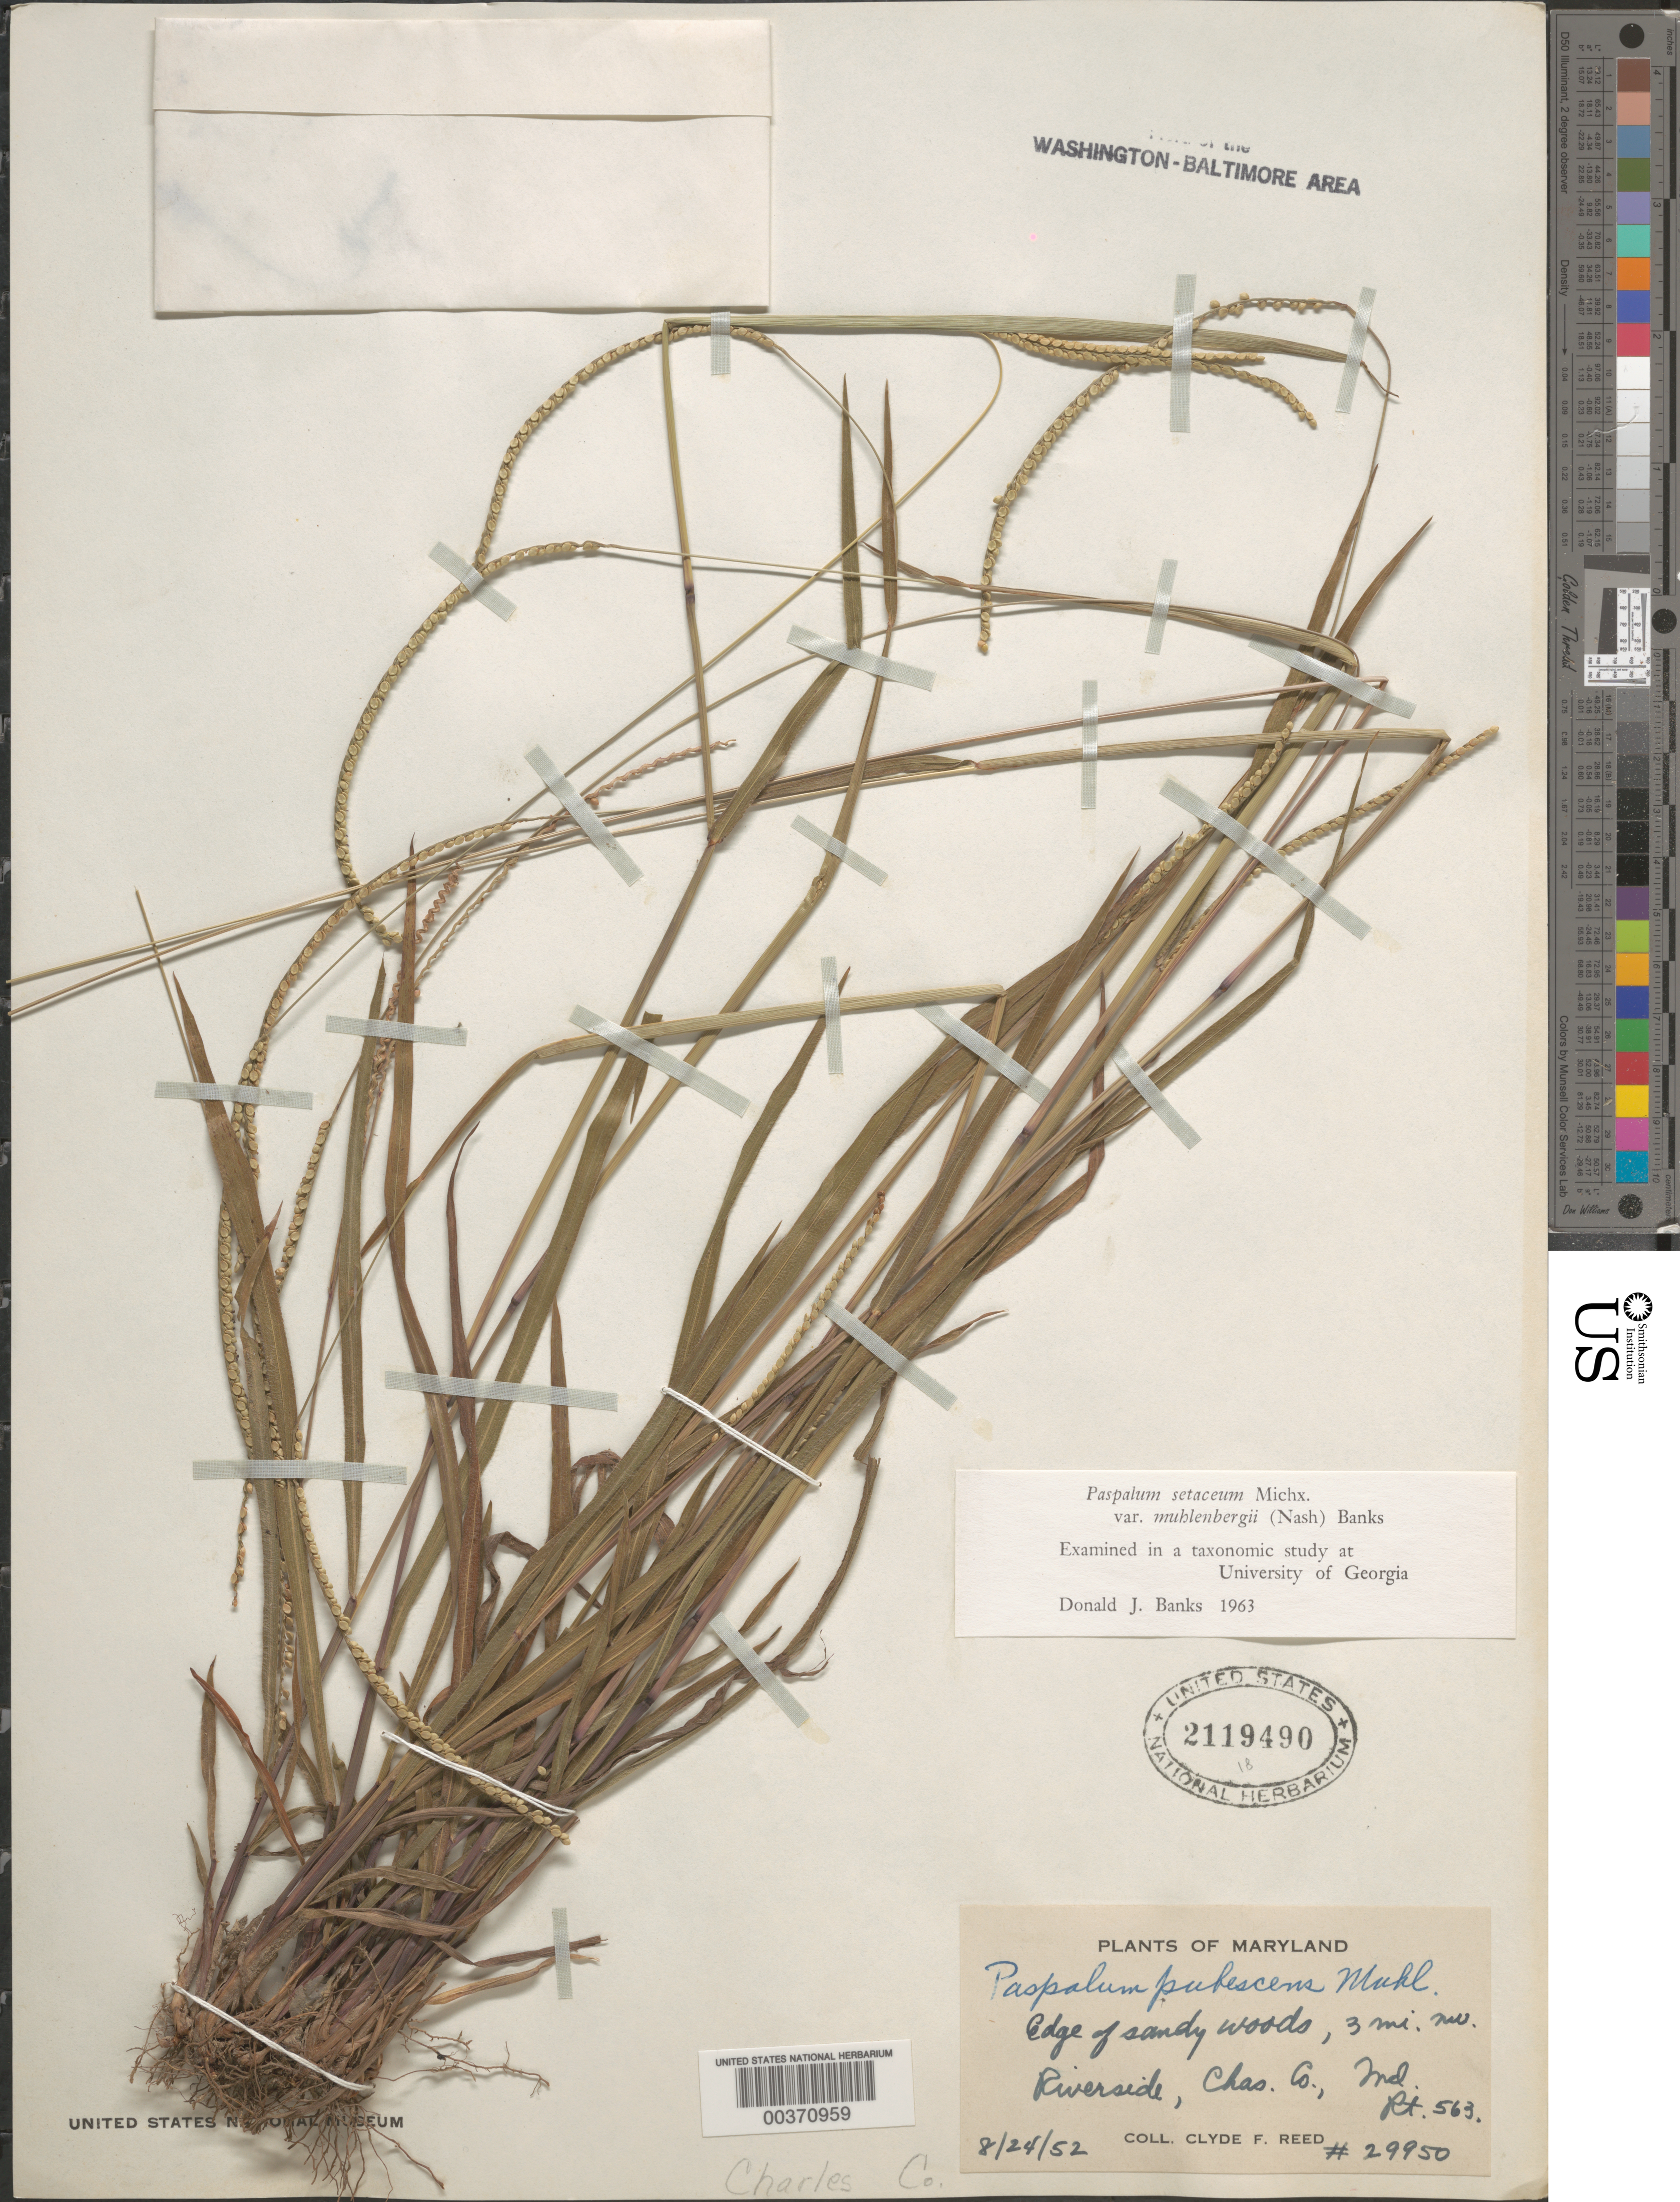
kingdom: Plantae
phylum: Tracheophyta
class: Liliopsida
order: Poales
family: Poaceae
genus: Paspalum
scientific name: Paspalum setaceum var. muhlenbergii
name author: (Nash) D.J. Banks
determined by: Banks, D. J.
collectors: C. F. Reed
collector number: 29950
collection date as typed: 24 Aug 1952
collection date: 1952-08-24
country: United States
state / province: Maryland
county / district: Charles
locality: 3 miles NW of Riverside, Rt. 563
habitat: Edge of sandy woods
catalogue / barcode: US 2119490